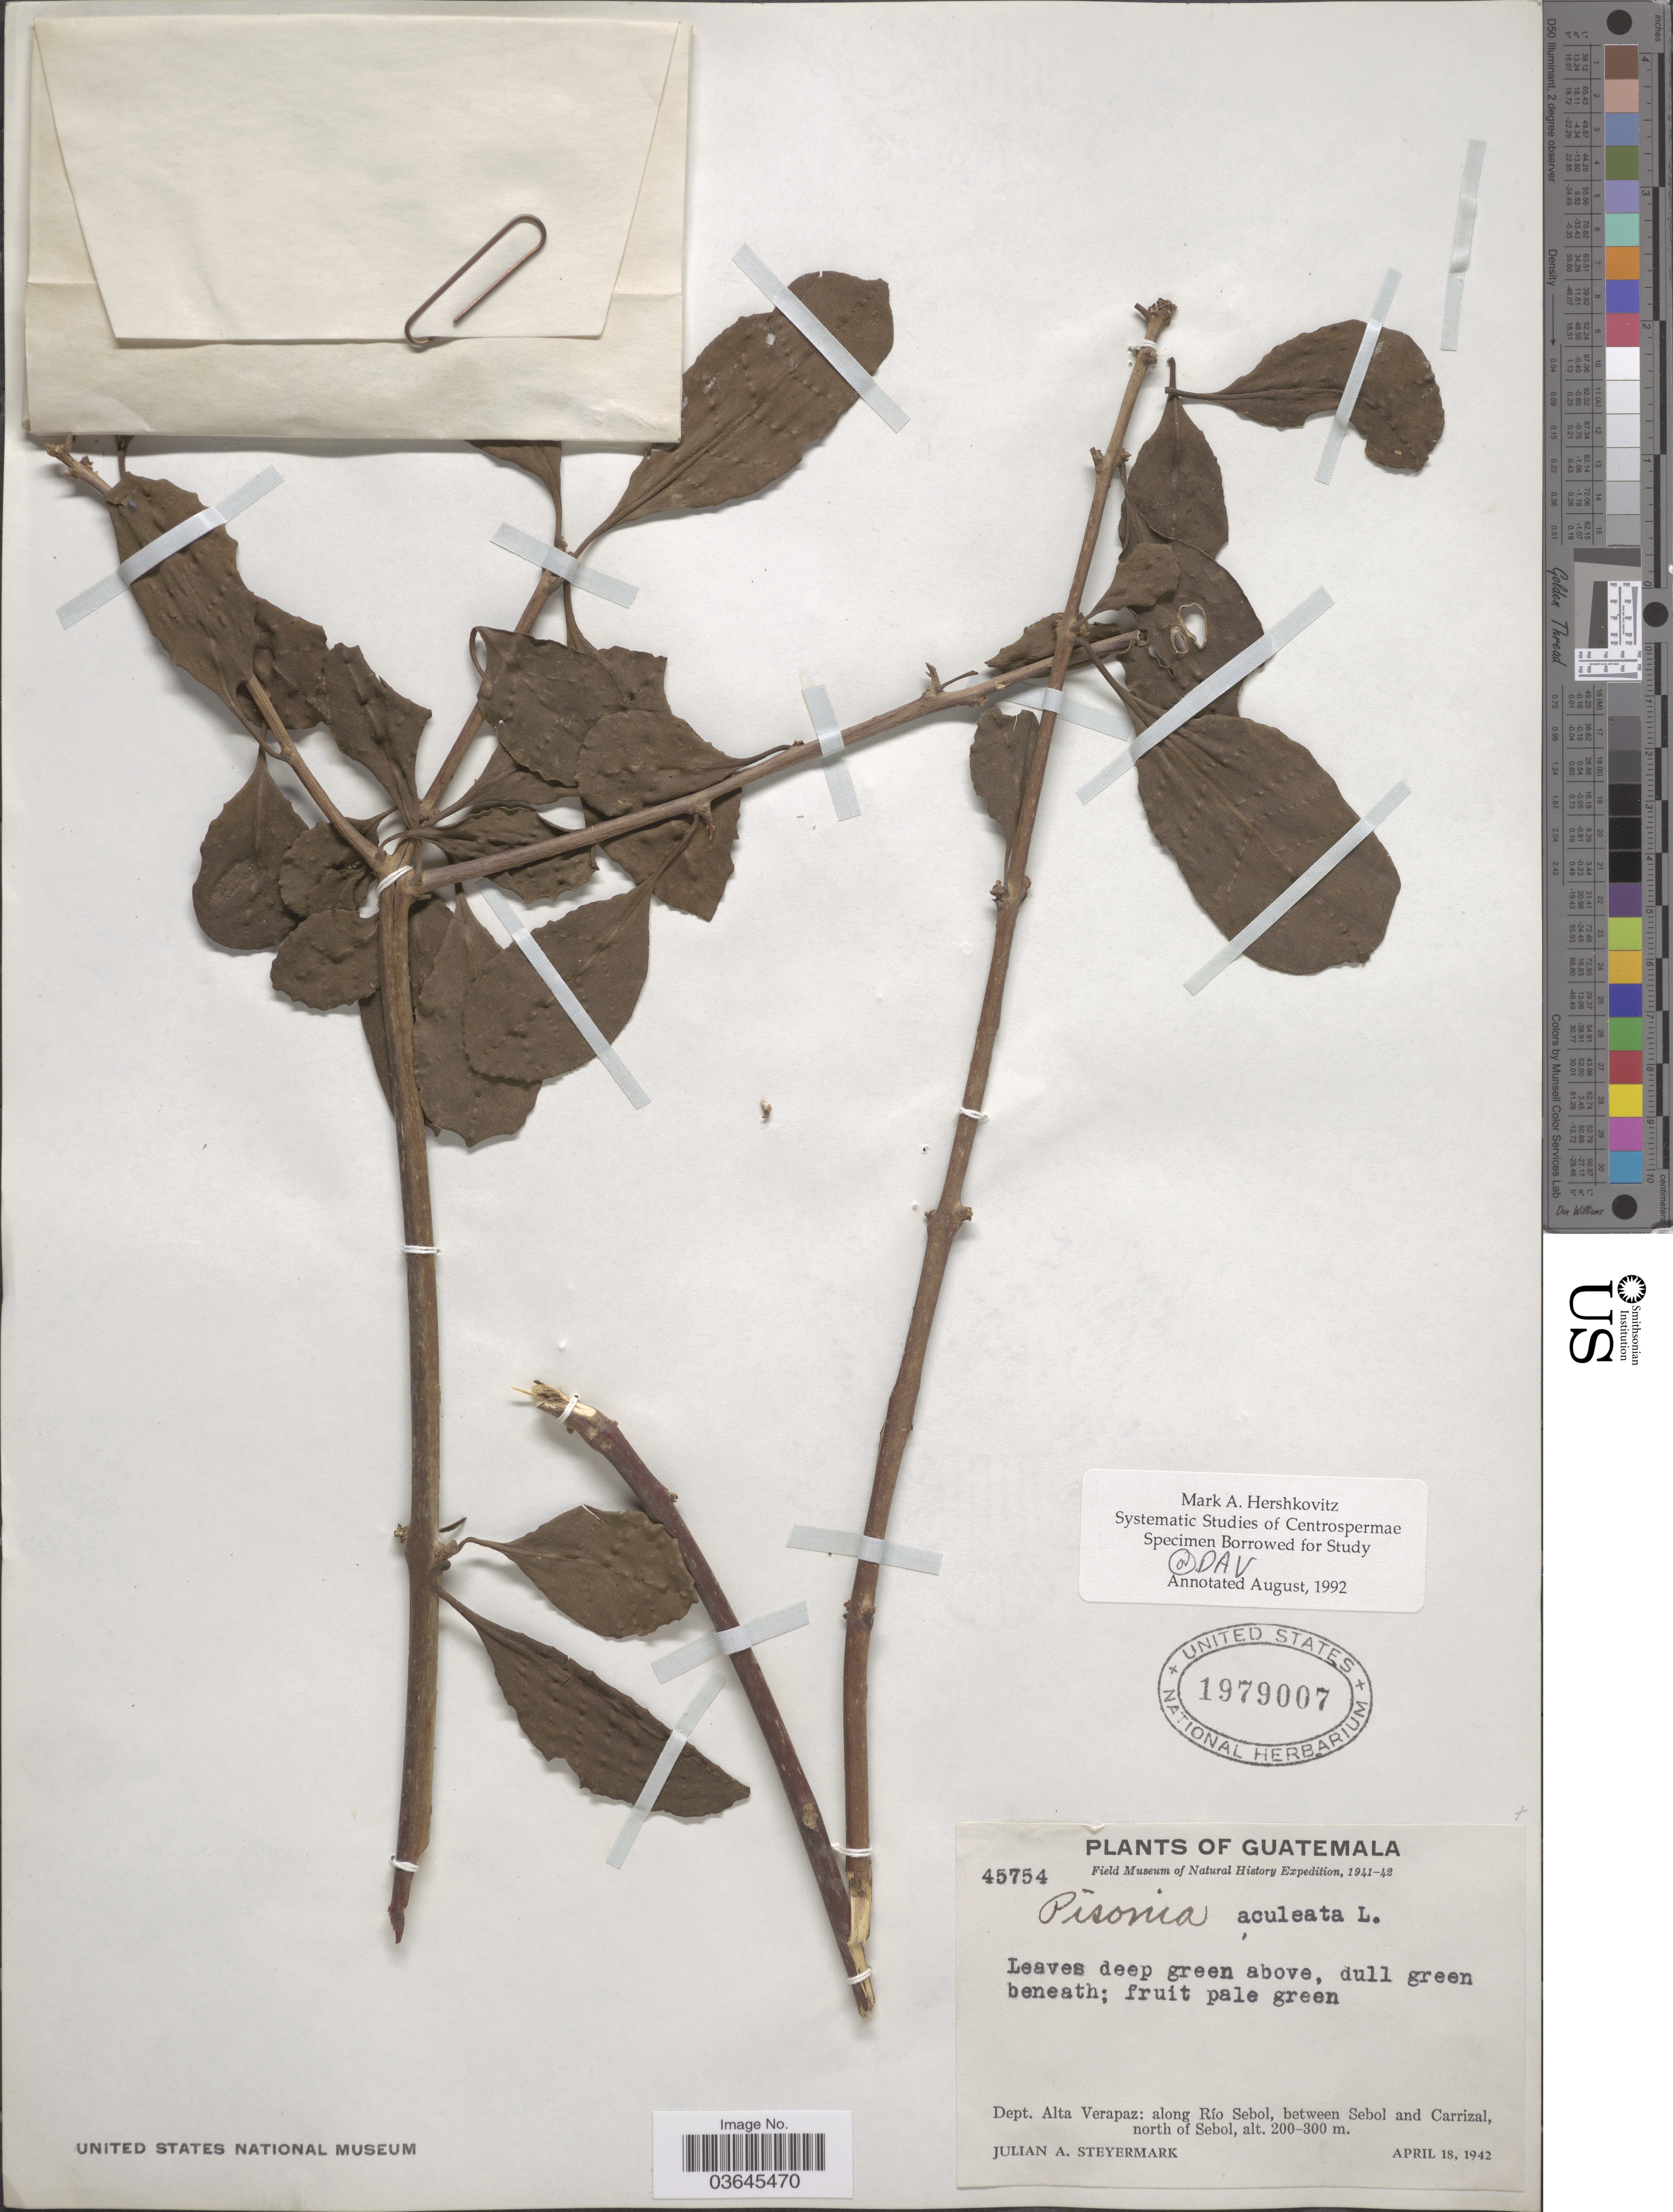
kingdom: Plantae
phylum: Tracheophyta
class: Magnoliopsida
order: Caryophyllales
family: Nyctaginaceae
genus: Pisonia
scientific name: Pisonia aculeata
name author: L.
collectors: J. Steyermark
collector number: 45754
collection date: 1942-04-18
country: Guatemala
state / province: Alta Verapaz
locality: Dept. Alta Verapaz: along Río Sebol, between Sebol and Carrizal, north of Sebol.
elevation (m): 200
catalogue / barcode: US 1979007